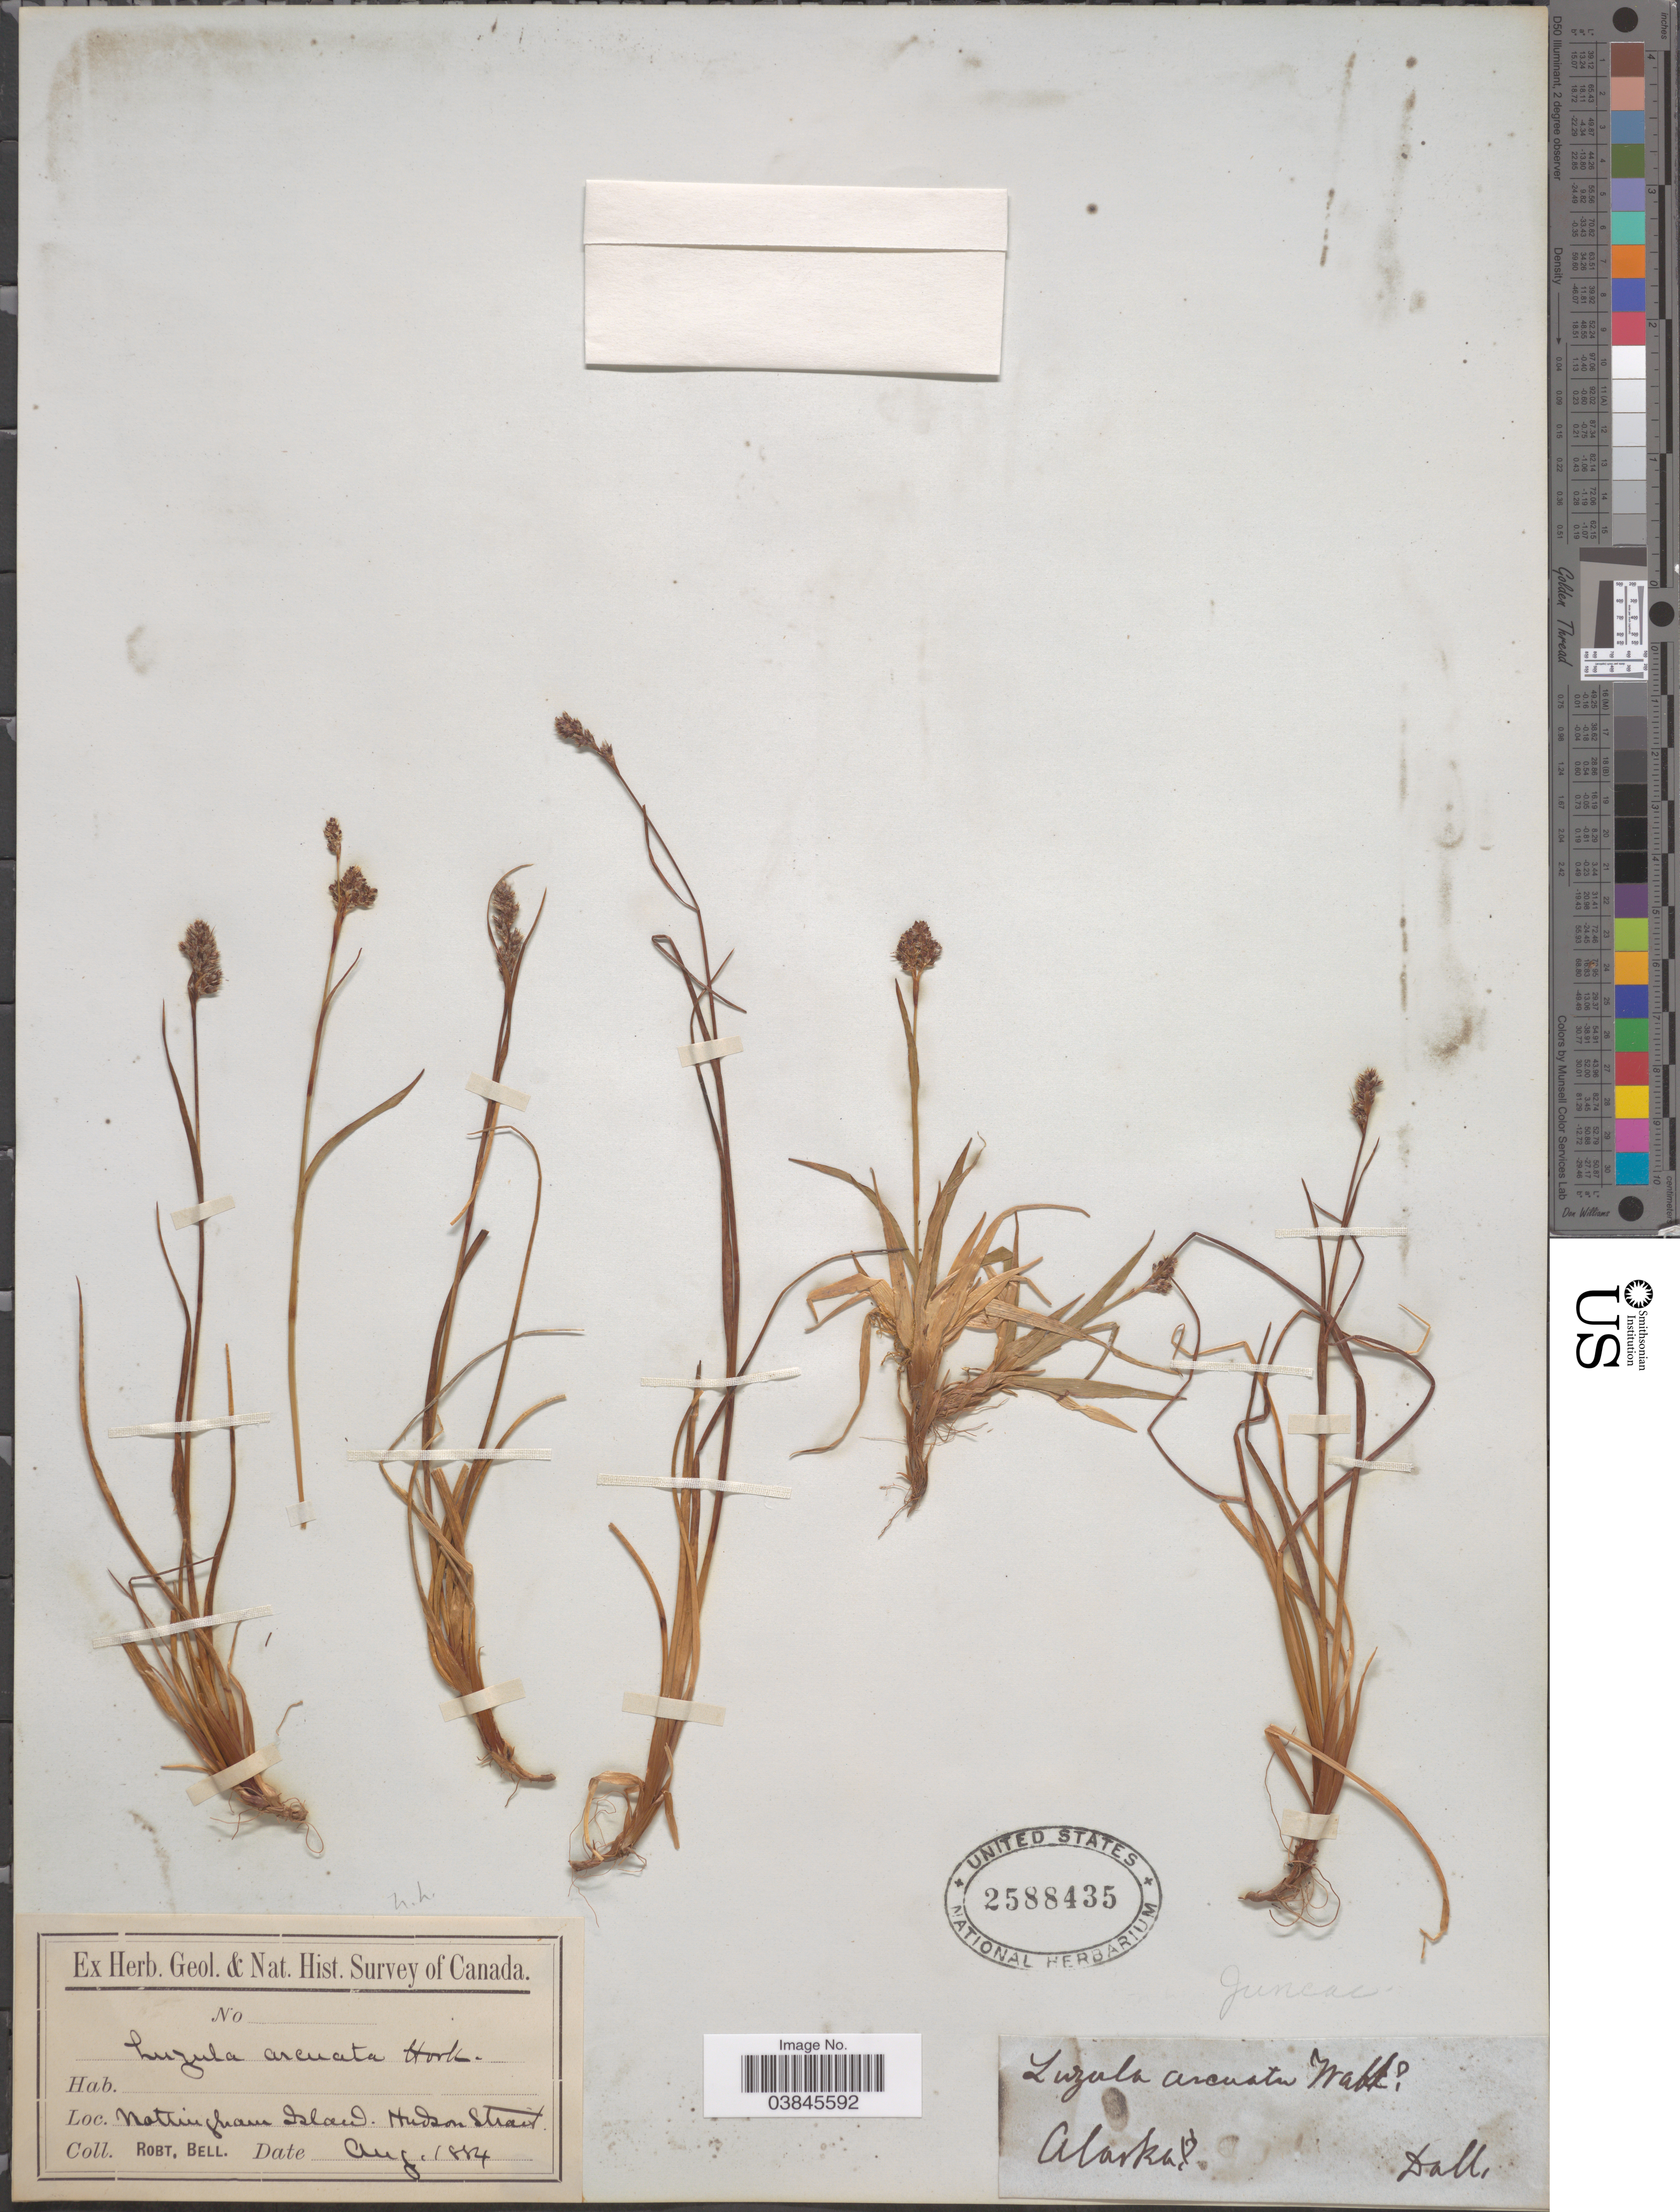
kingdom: Plantae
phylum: Tracheophyta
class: Liliopsida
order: Poales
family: Juncaceae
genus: Luzula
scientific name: Luzula confusa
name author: Lindeb.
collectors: R. Bell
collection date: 1884-08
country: Canada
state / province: Nunavut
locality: Nottingham Island. Hudson Strait.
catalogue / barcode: US 2588435